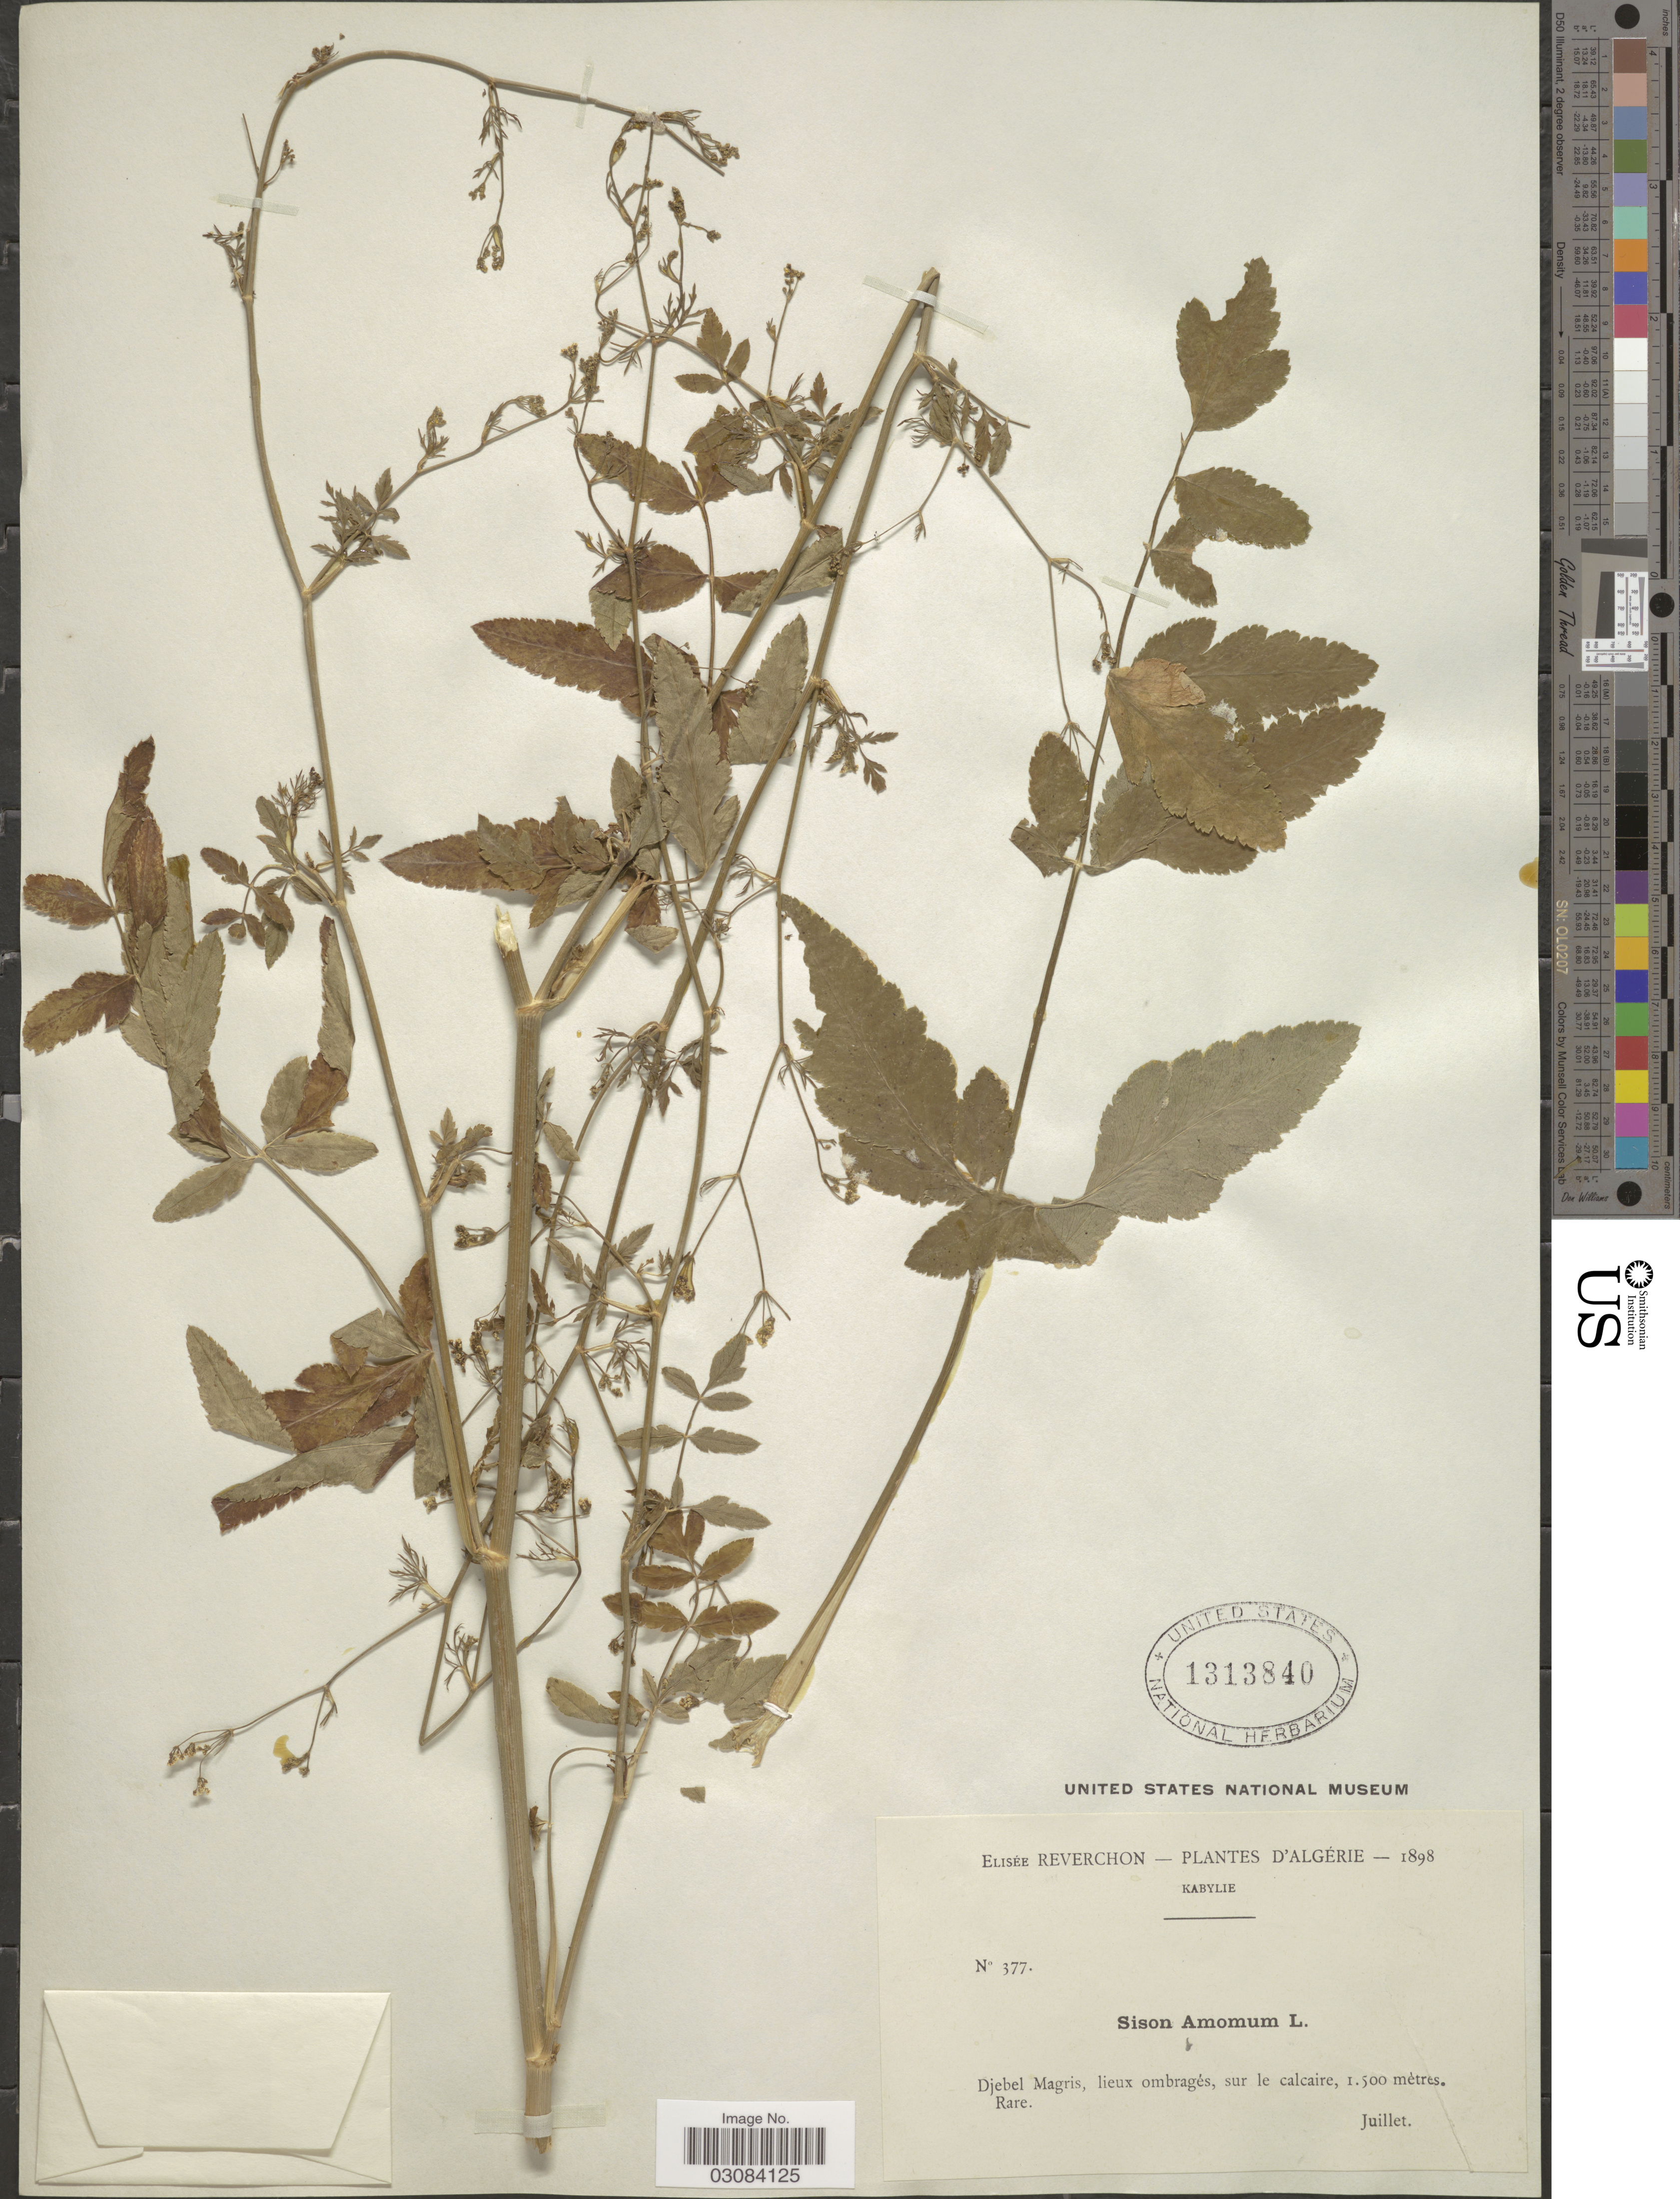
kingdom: Plantae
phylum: Tracheophyta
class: Magnoliopsida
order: Apiales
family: Apiaceae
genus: Sison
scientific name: Sison amomum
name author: L.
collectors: E. Reverchon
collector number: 377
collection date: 1898-07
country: Algeria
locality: Kabylie. Djebel Magris, lieux ombragés, sur le calcaire.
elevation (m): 1500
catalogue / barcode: US 1313840